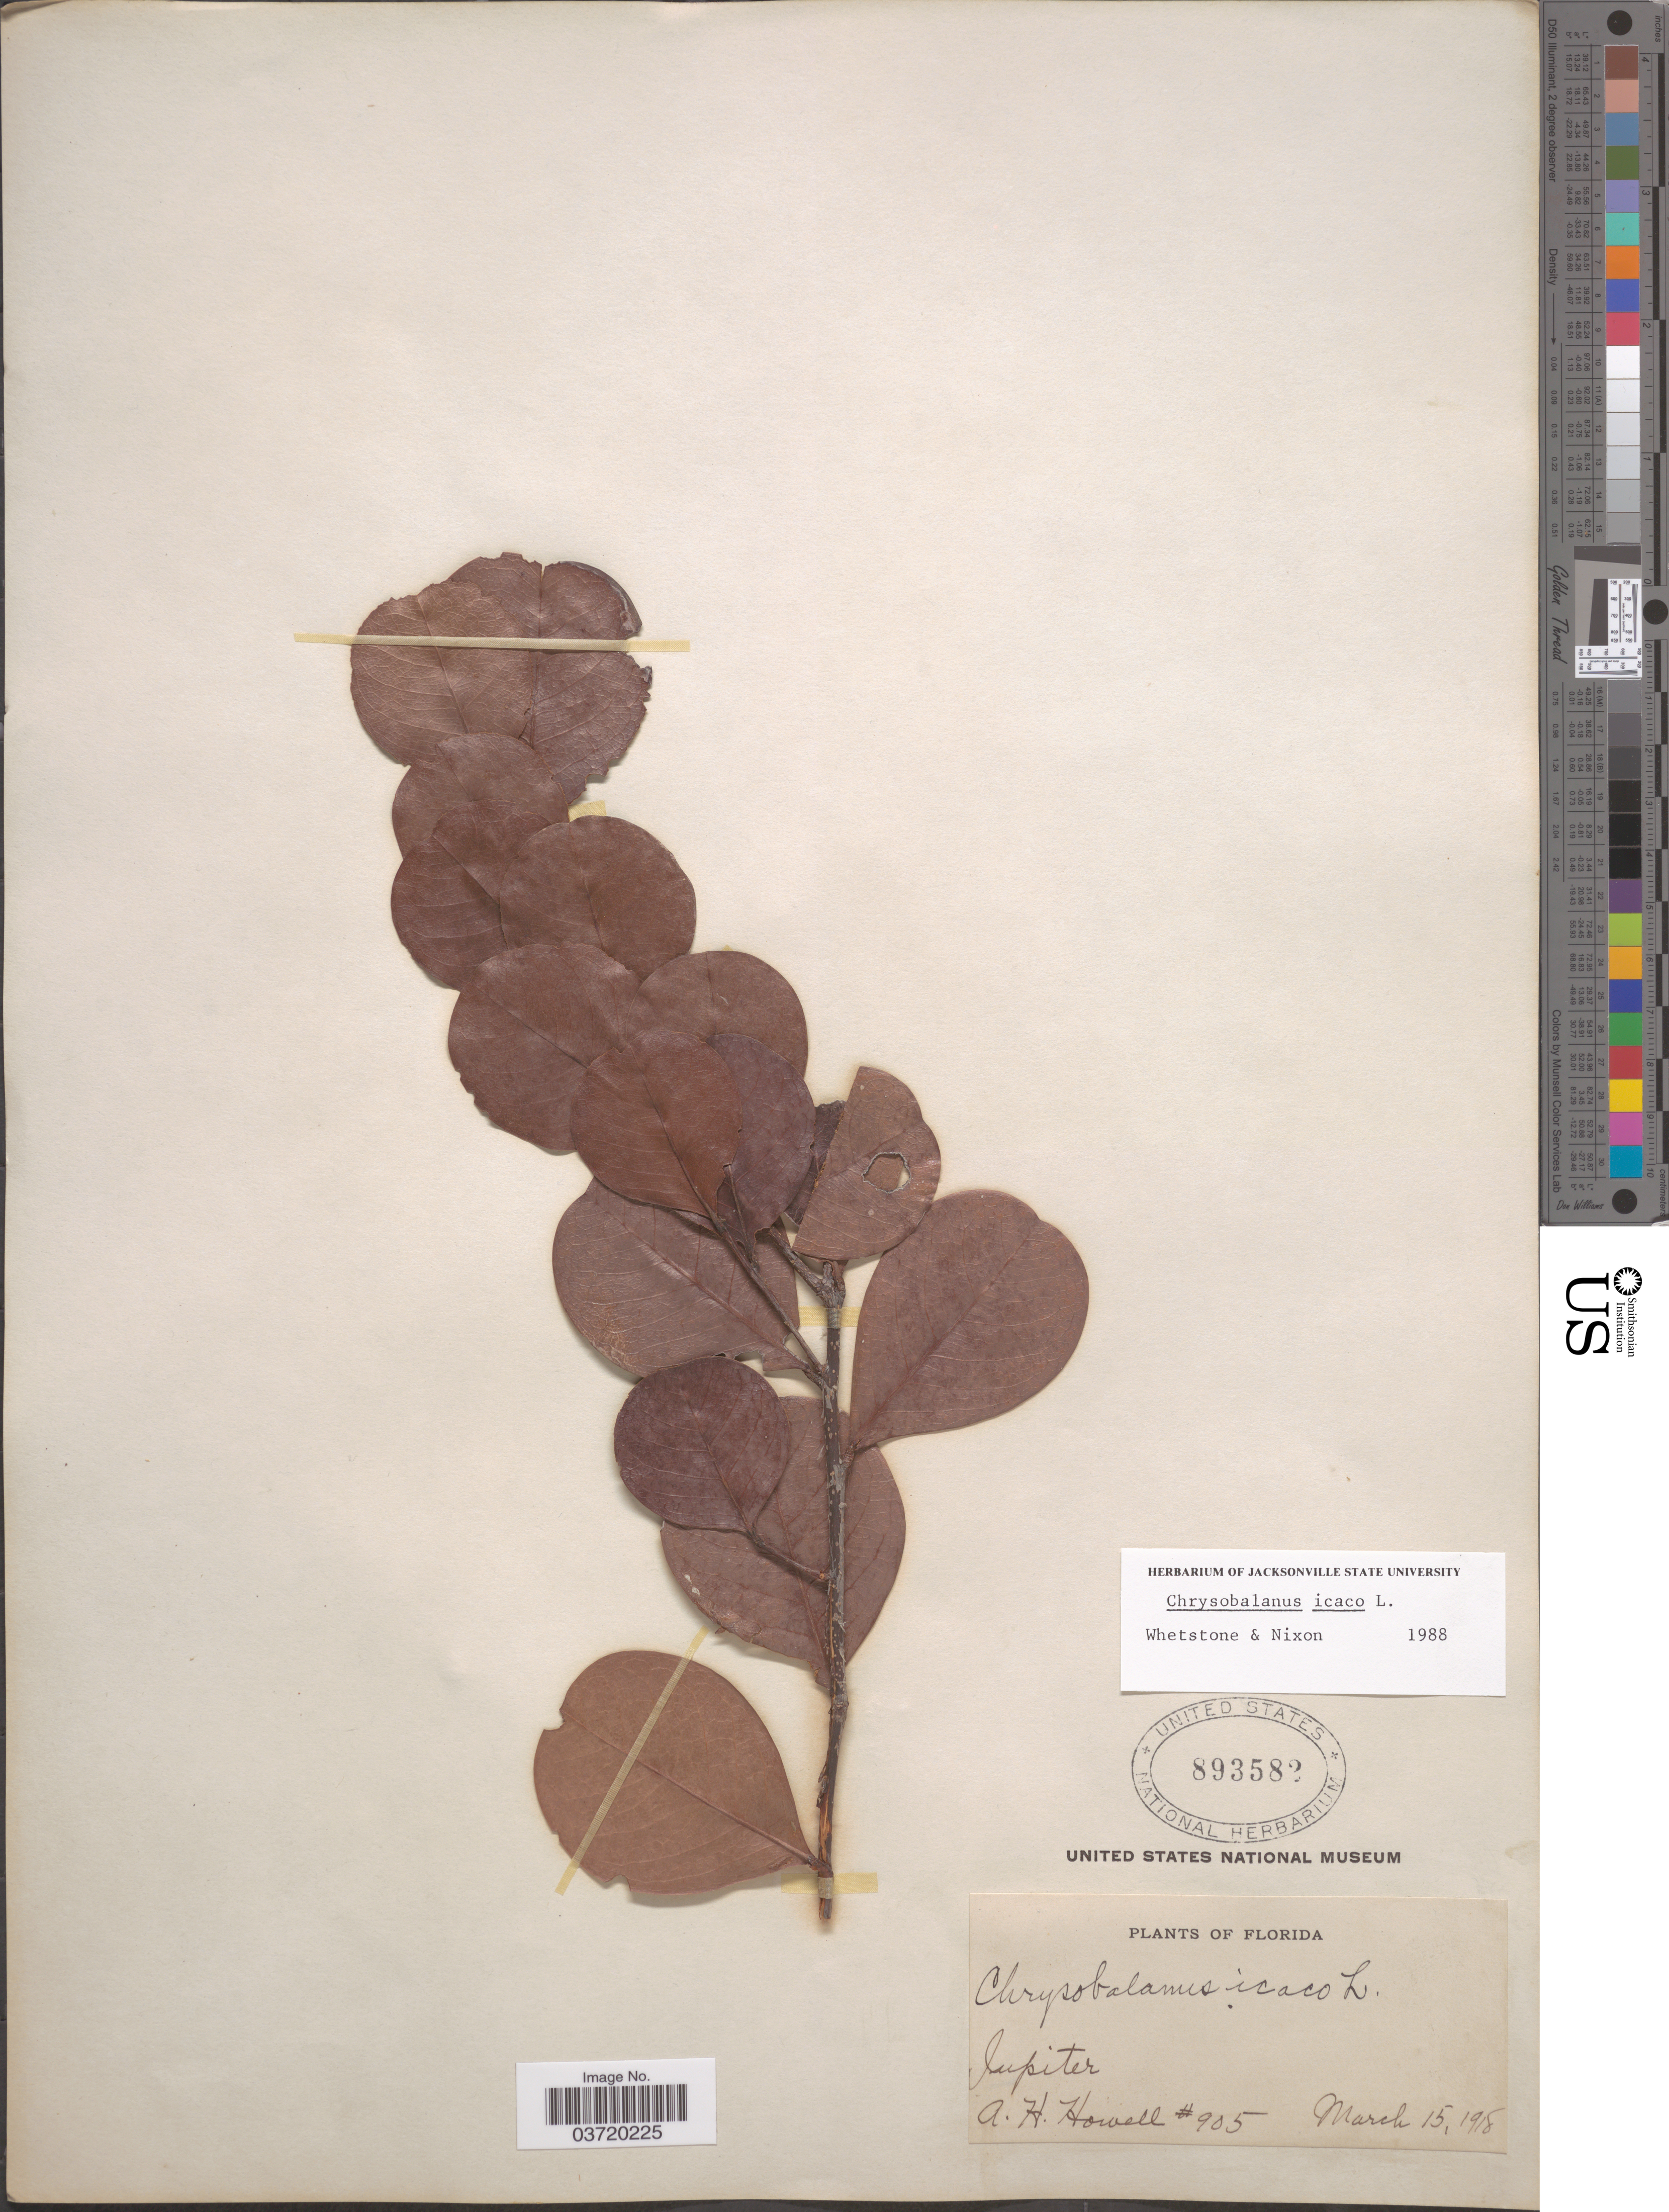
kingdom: Plantae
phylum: Tracheophyta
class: Magnoliopsida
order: Malpighiales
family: Chrysobalanaceae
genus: Chrysobalanus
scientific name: Chrysobalanus icaco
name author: L.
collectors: A. Howell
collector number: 905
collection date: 1918-03-15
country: United States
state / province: Florida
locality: Jupiter.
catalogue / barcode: US 893582